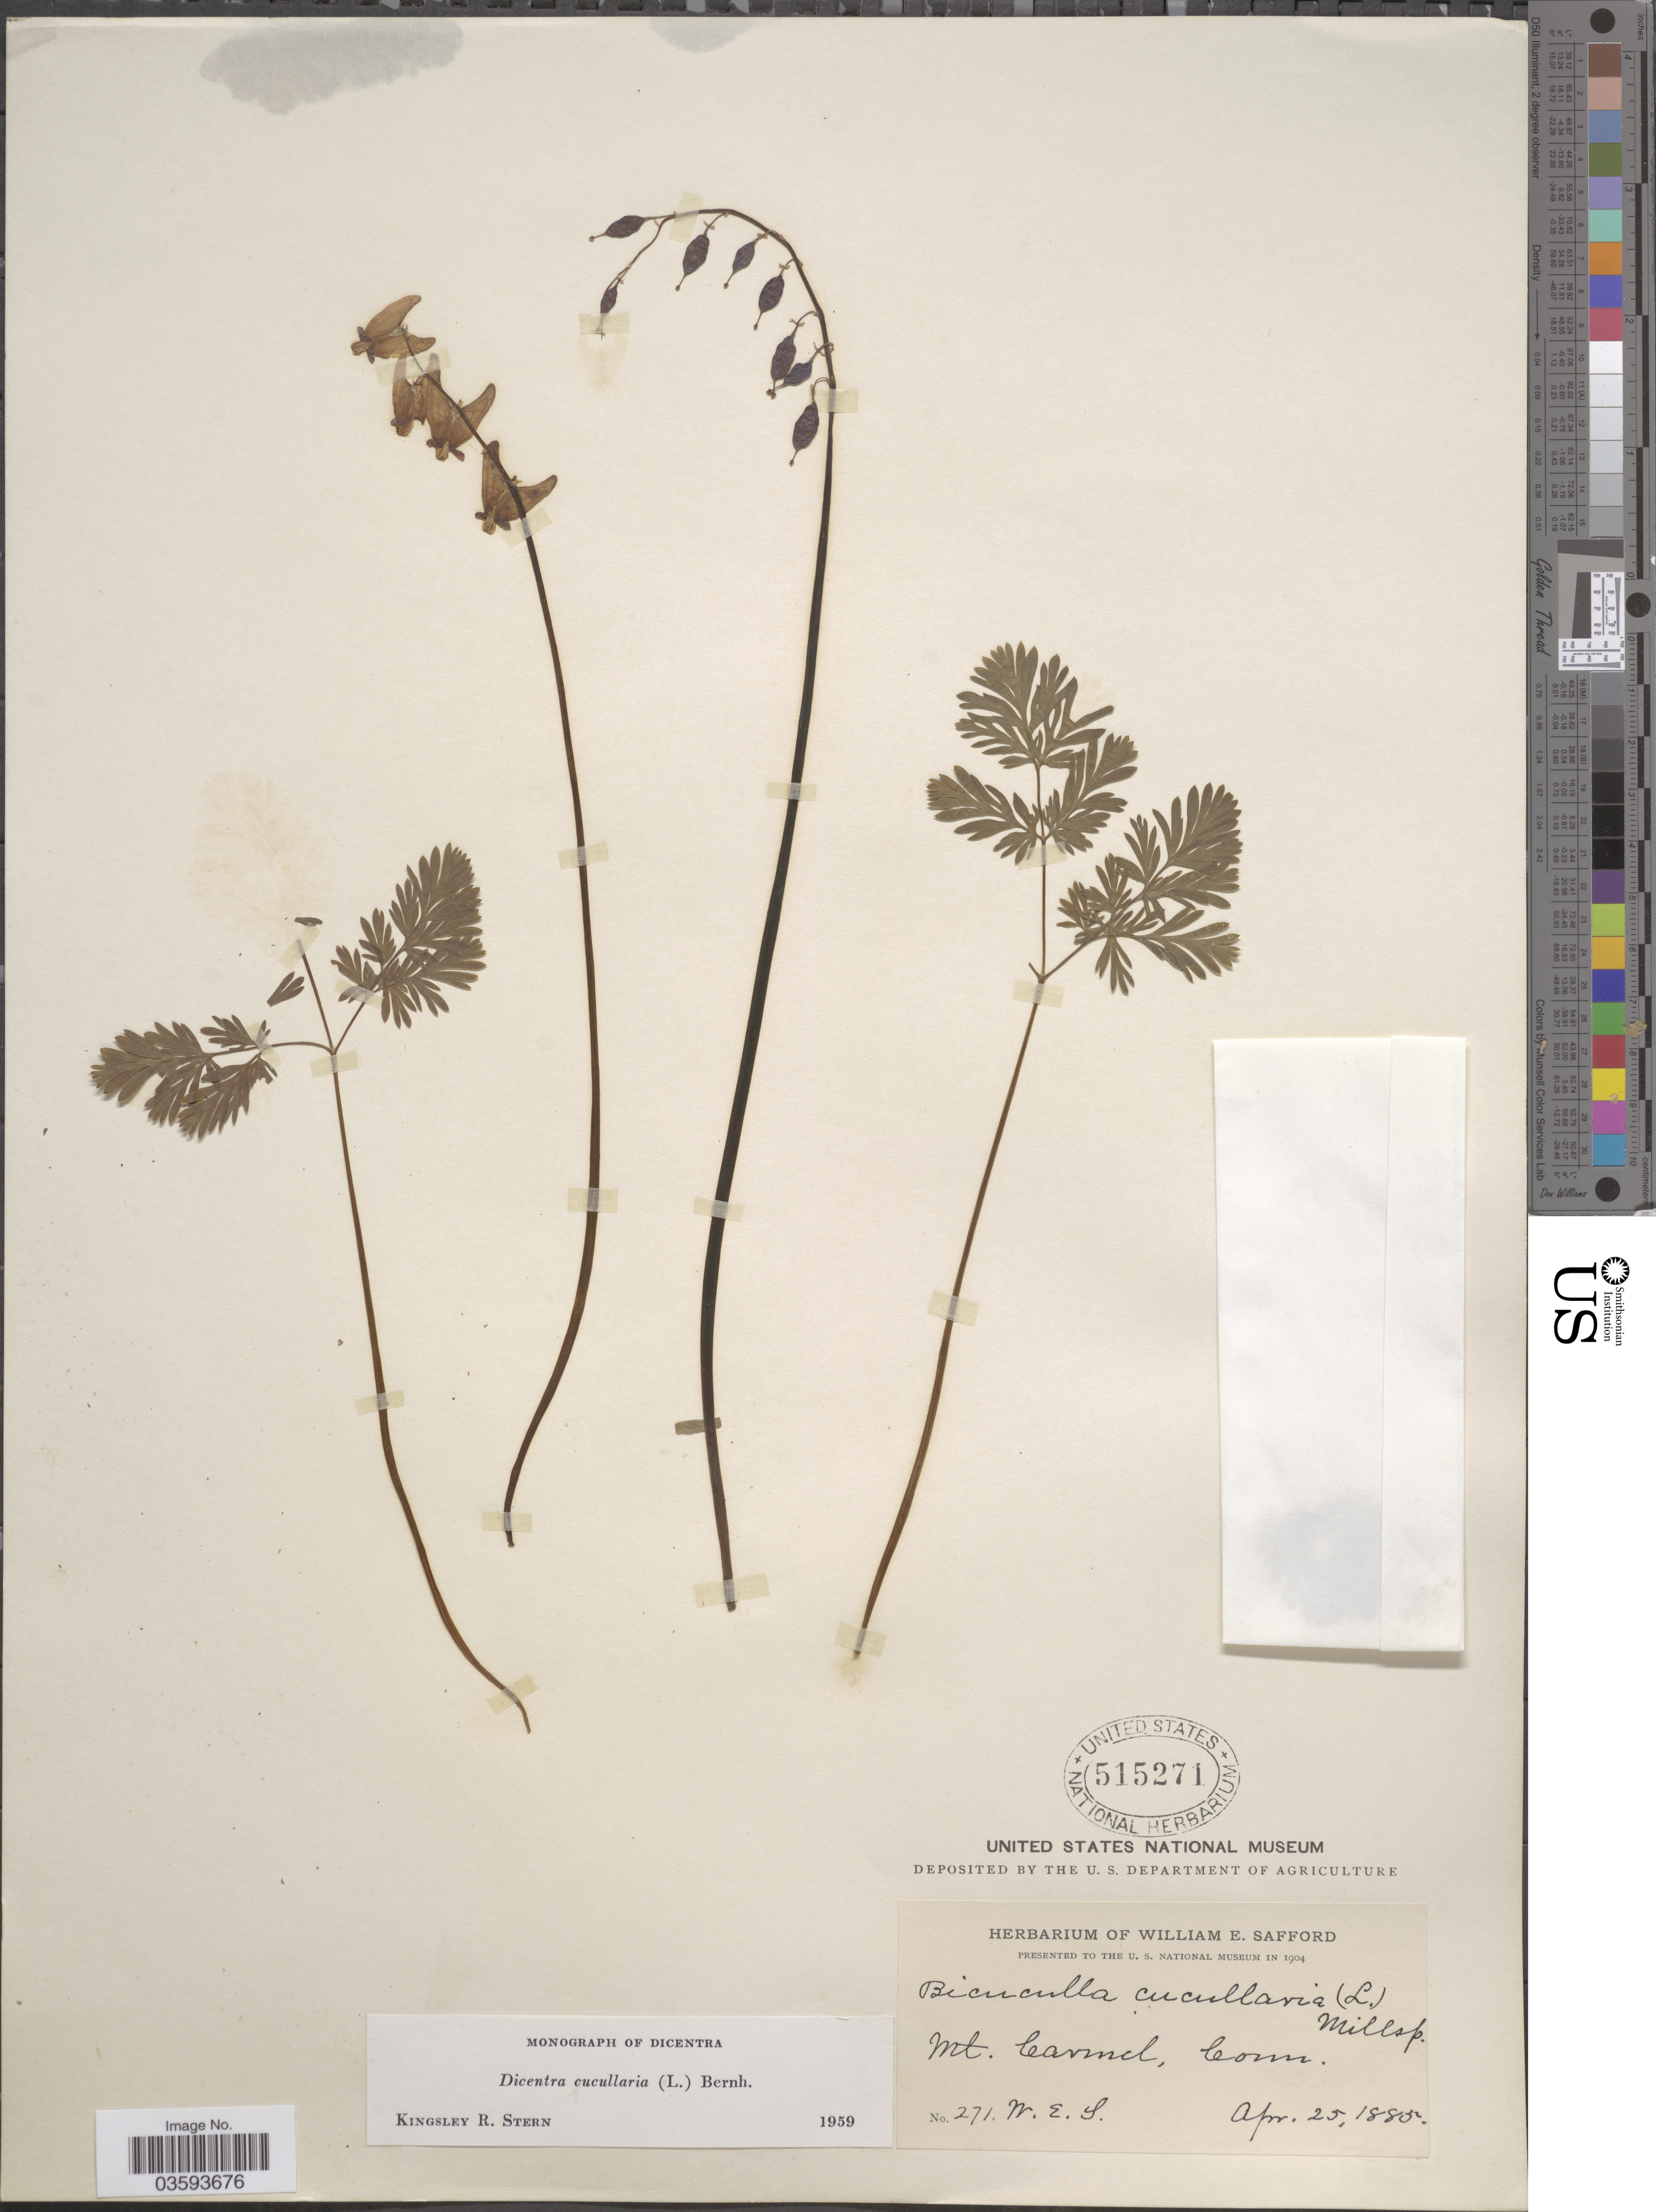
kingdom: Plantae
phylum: Tracheophyta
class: Magnoliopsida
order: Ranunculales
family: Papaveraceae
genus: Dicentra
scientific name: Dicentra cucullaria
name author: (L.) Bernh.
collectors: W. E. Safford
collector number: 271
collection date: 1885-04-25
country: United States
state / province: Connecticut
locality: Mt. Carmel.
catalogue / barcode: US 515271